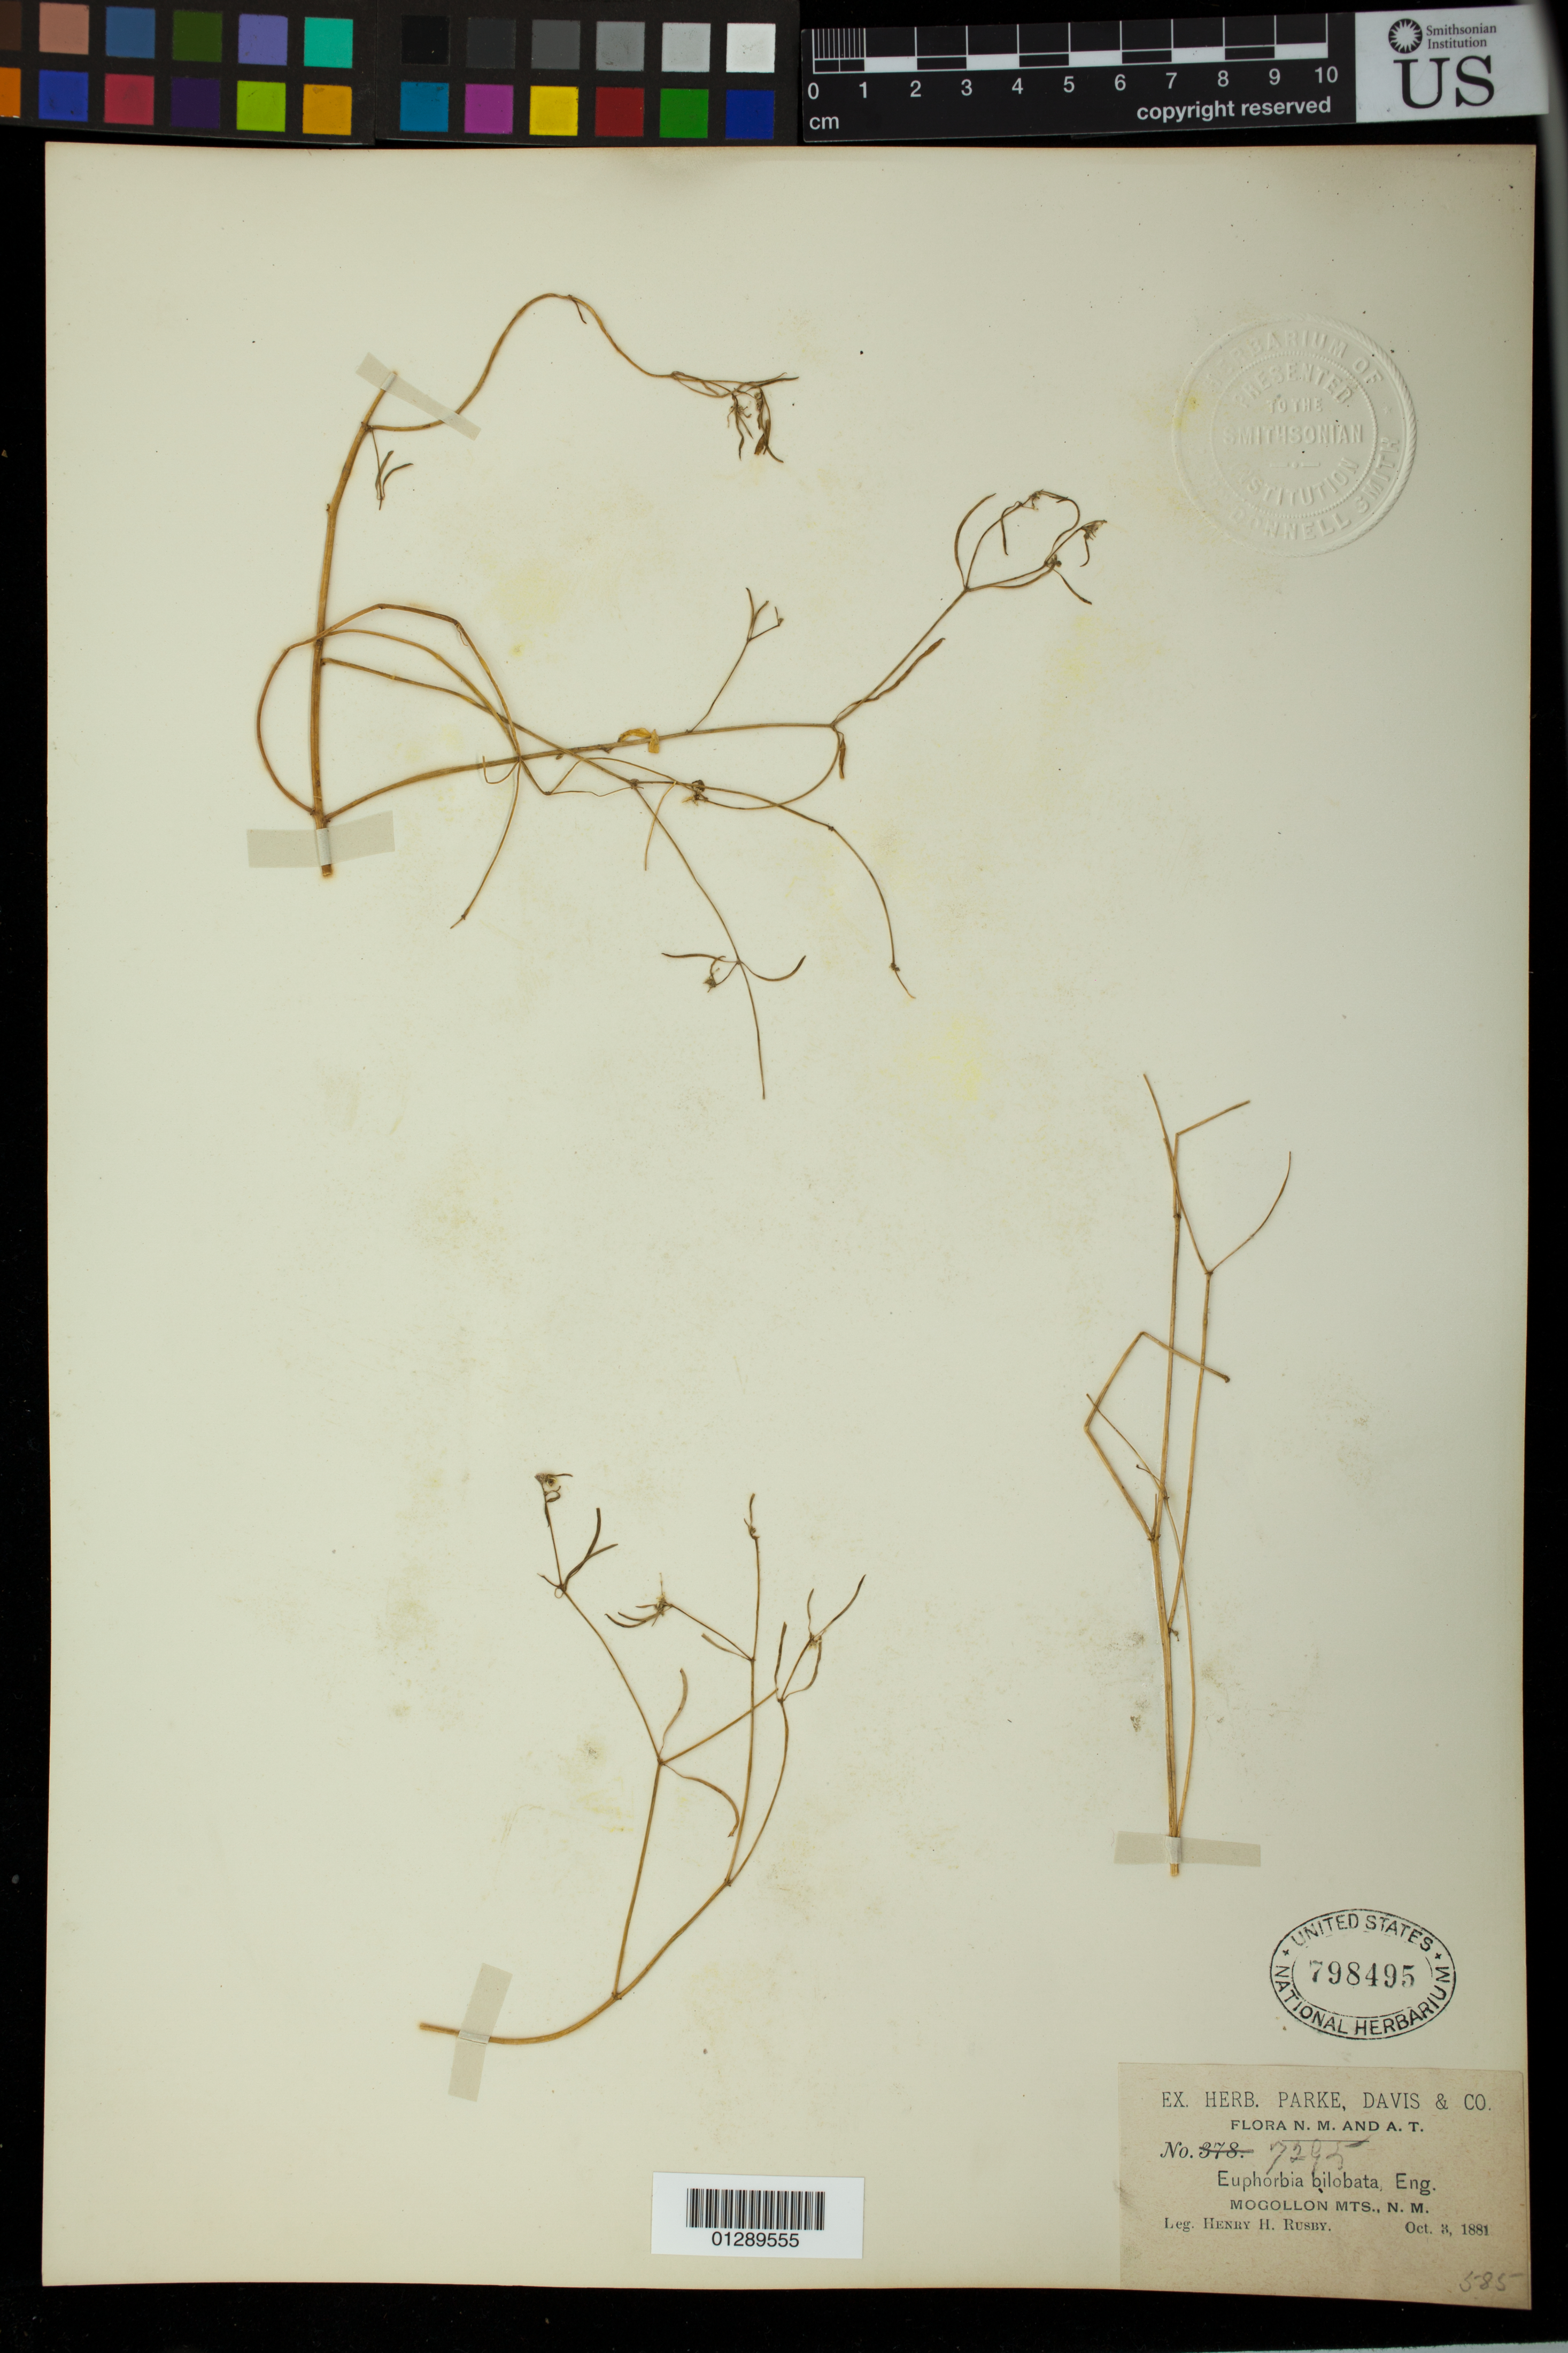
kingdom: Plantae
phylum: Tracheophyta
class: Magnoliopsida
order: Malpighiales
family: Euphorbiaceae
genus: Euphorbia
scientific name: Euphorbia bilobata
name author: Engelm. in Emory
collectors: H. H. Rusby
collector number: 7295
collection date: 1881-10-03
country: United States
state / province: New Mexico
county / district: Catron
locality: Mogollon Mts.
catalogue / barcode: US 798495